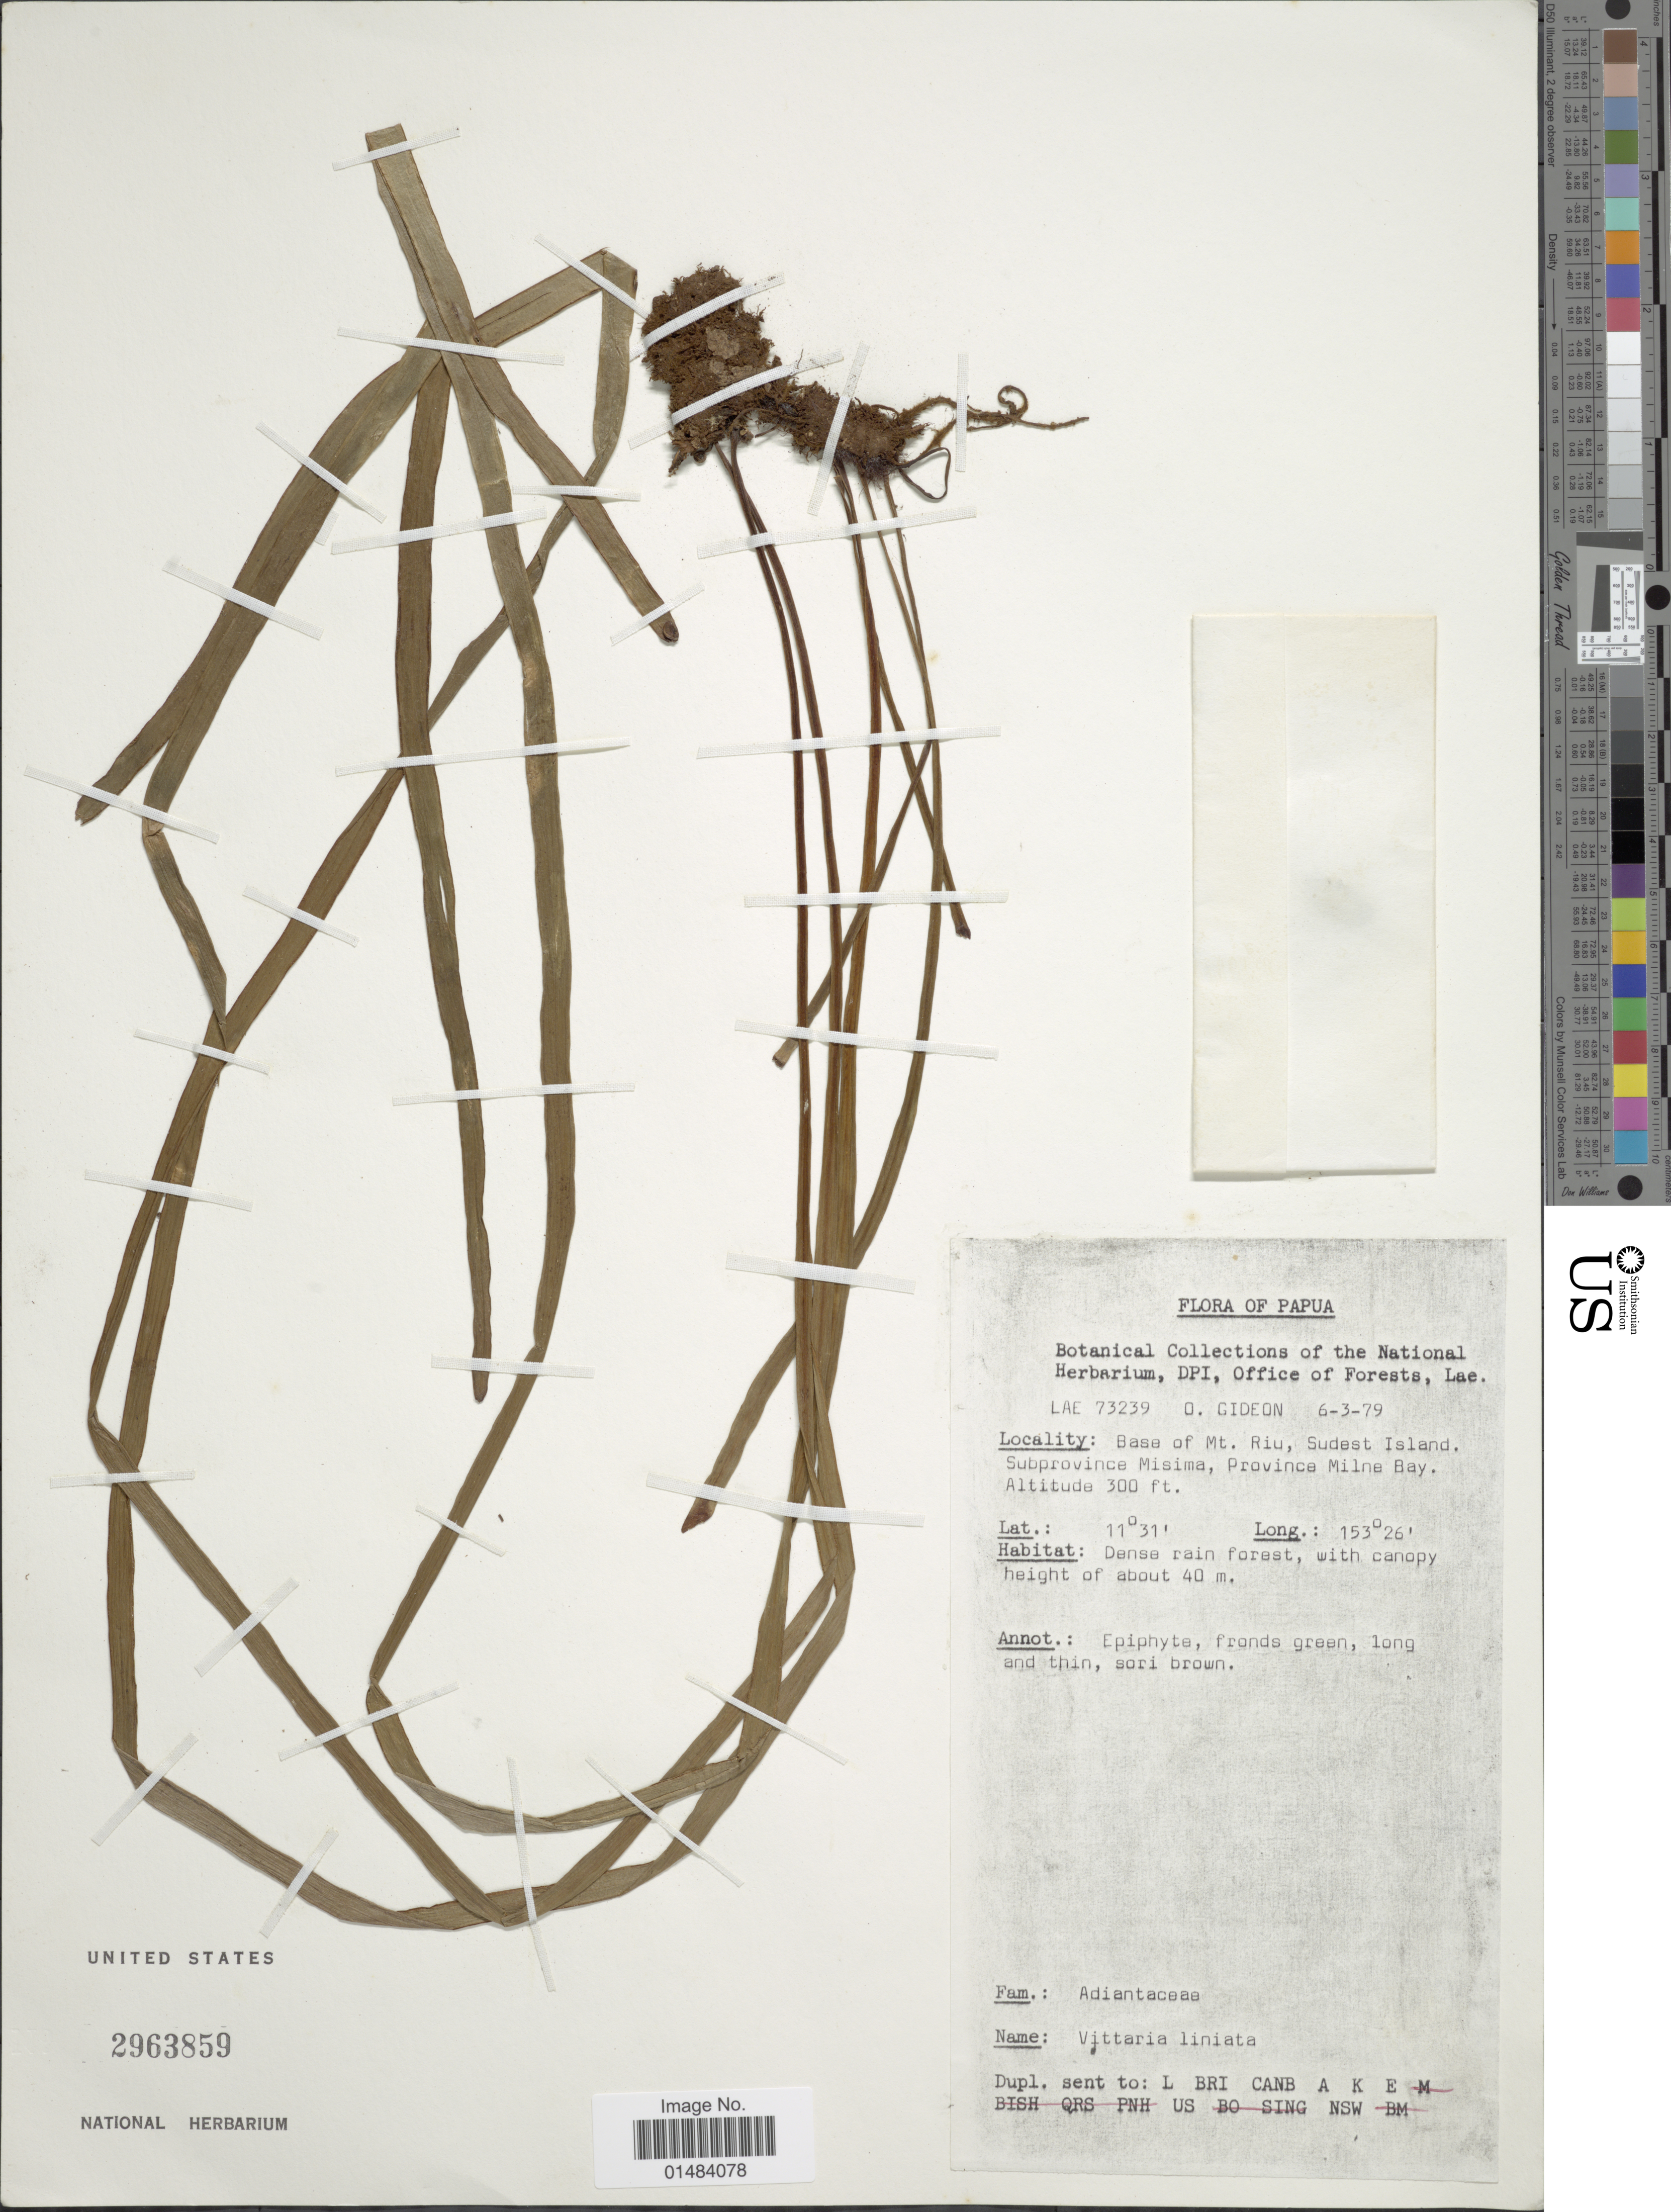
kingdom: Plantae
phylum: Tracheophyta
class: Polypodiopsida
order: Polypodiales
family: Pteridaceae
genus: Vittaria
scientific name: Vittaria lineata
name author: (L.) Sm.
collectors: O. Gideon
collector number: LAE 73239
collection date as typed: Transcribed d/m/y: 6/3/79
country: Papua New Guinea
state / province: Milne Bay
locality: Papua, Base of Mt. Riu, Sudest Island. Subprovince Misima, Province Milne Bay.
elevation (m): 91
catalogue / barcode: US 2963859